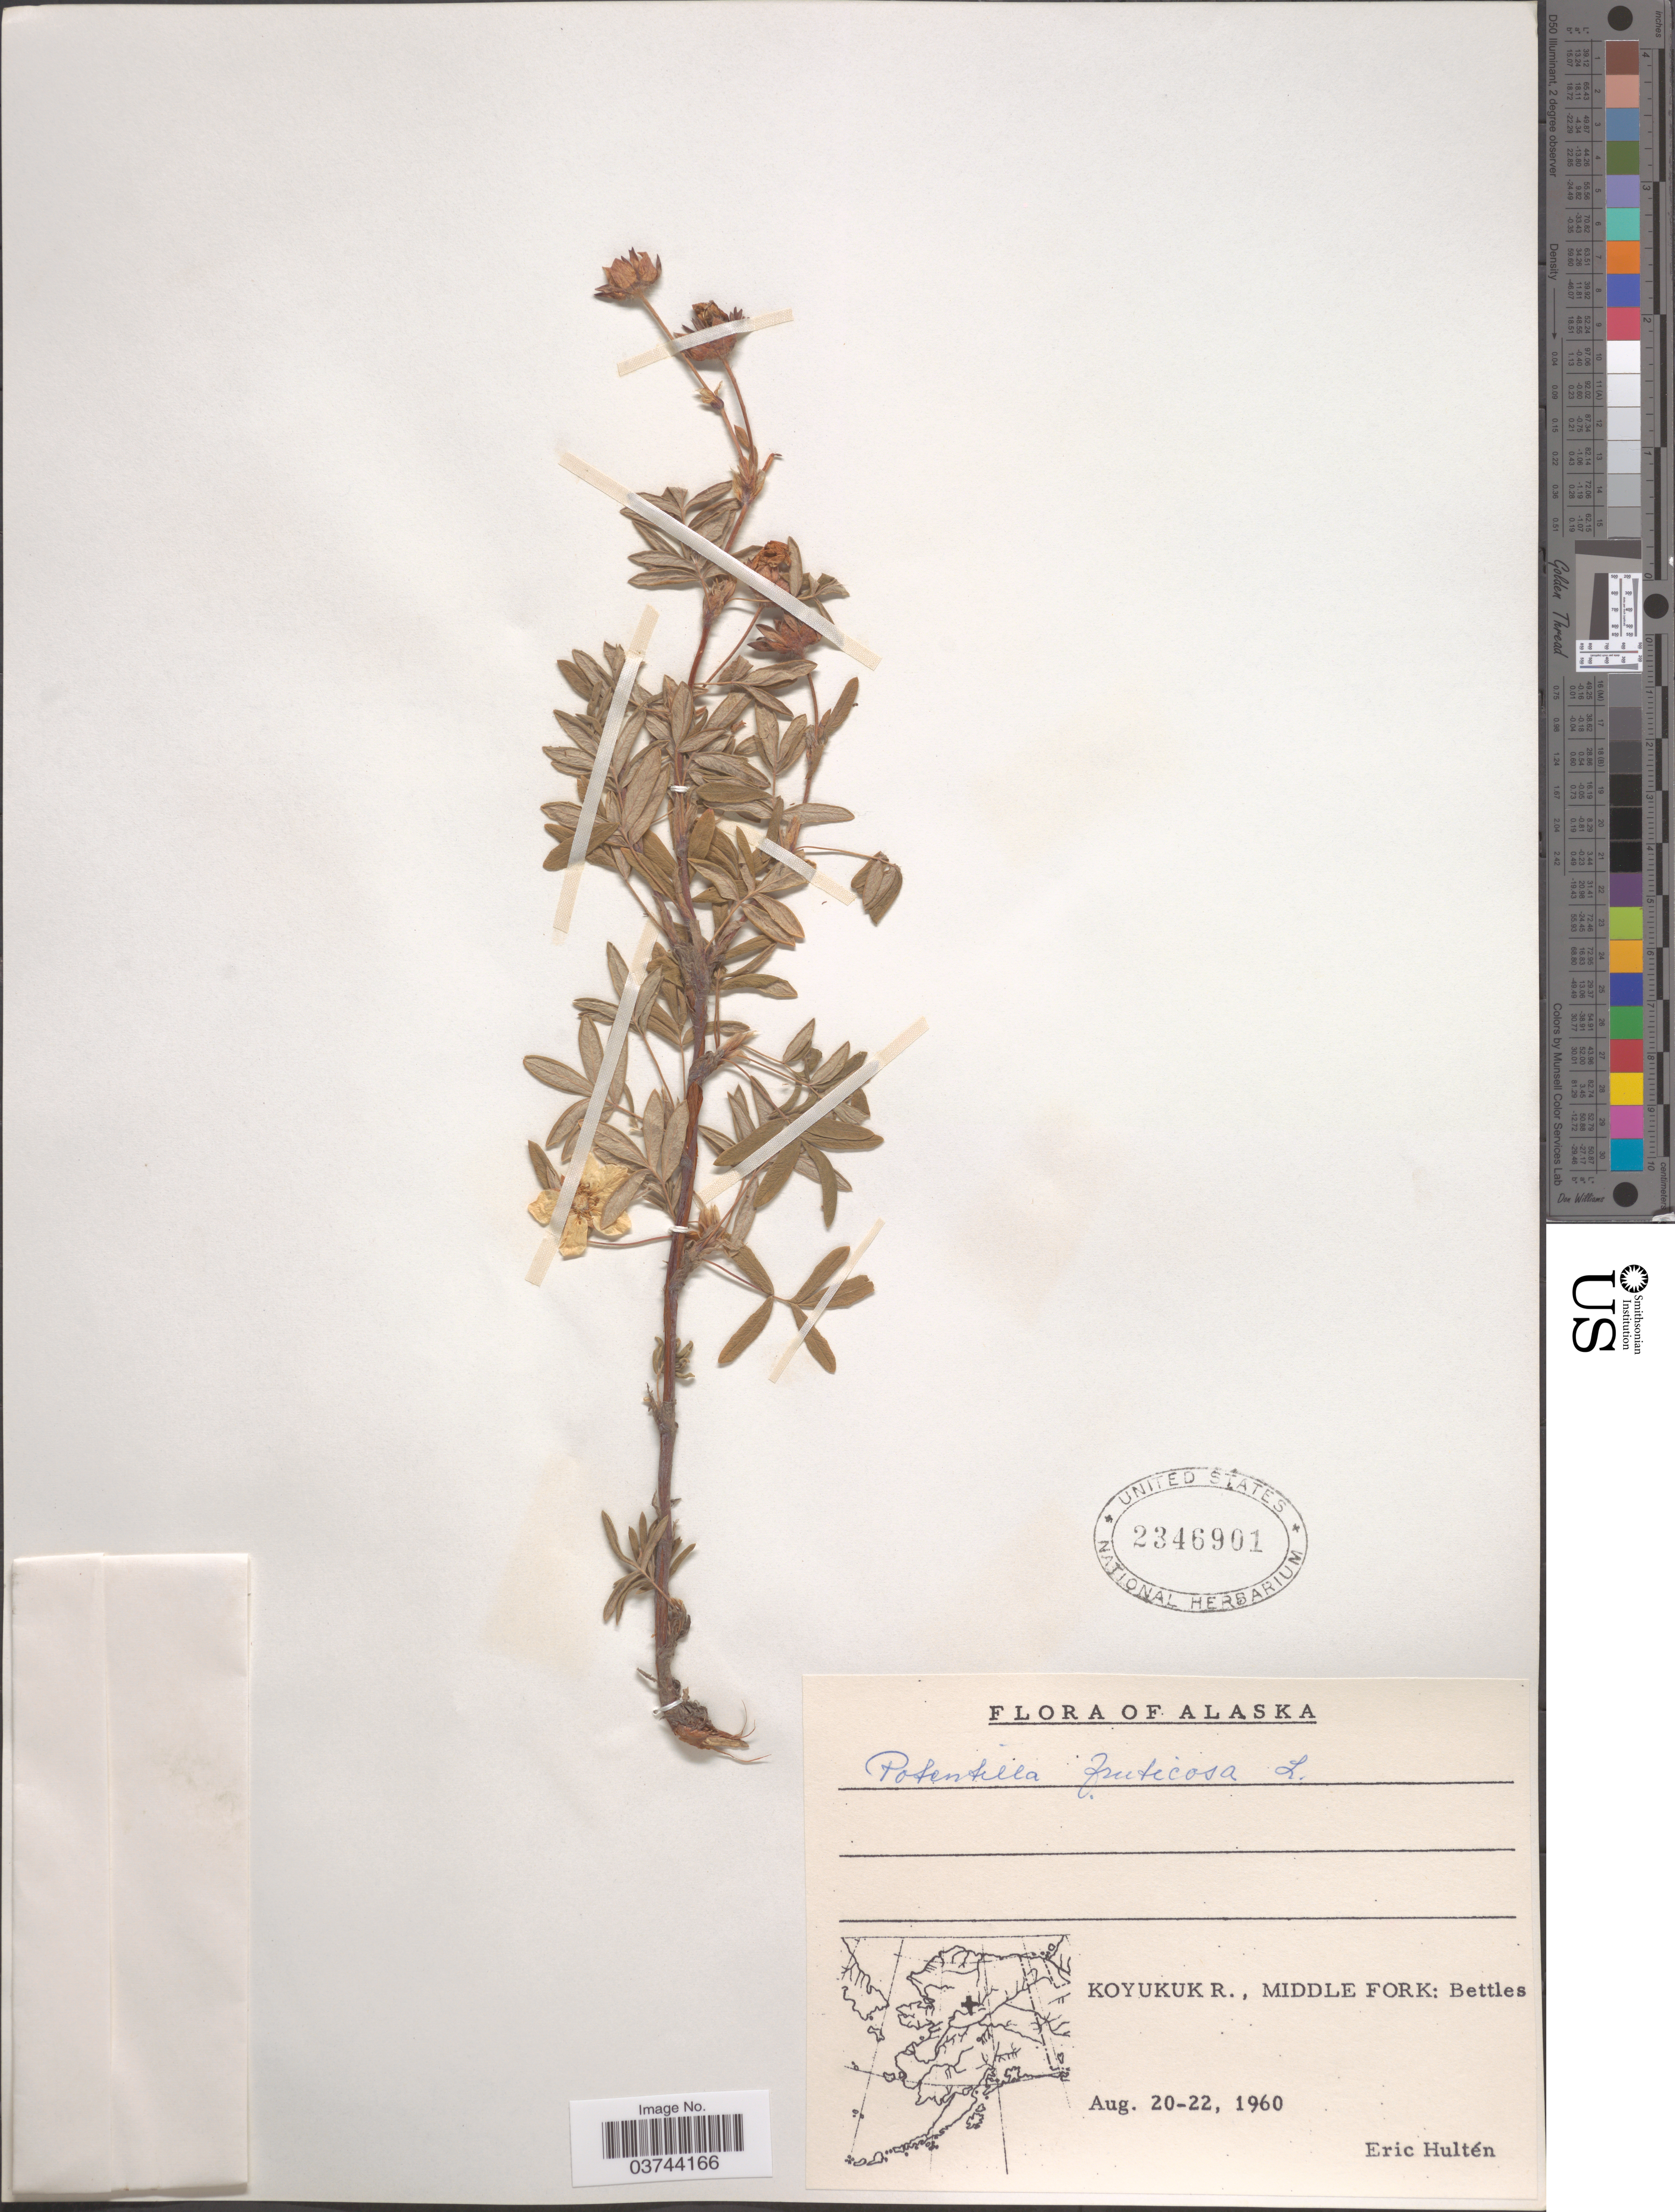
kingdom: Plantae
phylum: Tracheophyta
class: Magnoliopsida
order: Rosales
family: Rosaceae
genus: Dasiphora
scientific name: Dasiphora fruticosa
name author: (L.) Rydb.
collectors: E. G. Hultén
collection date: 1960-08-20/1960-08-22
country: United States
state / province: Alaska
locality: Koyukuk R., Middle Fork: Bettles.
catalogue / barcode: US 2346901